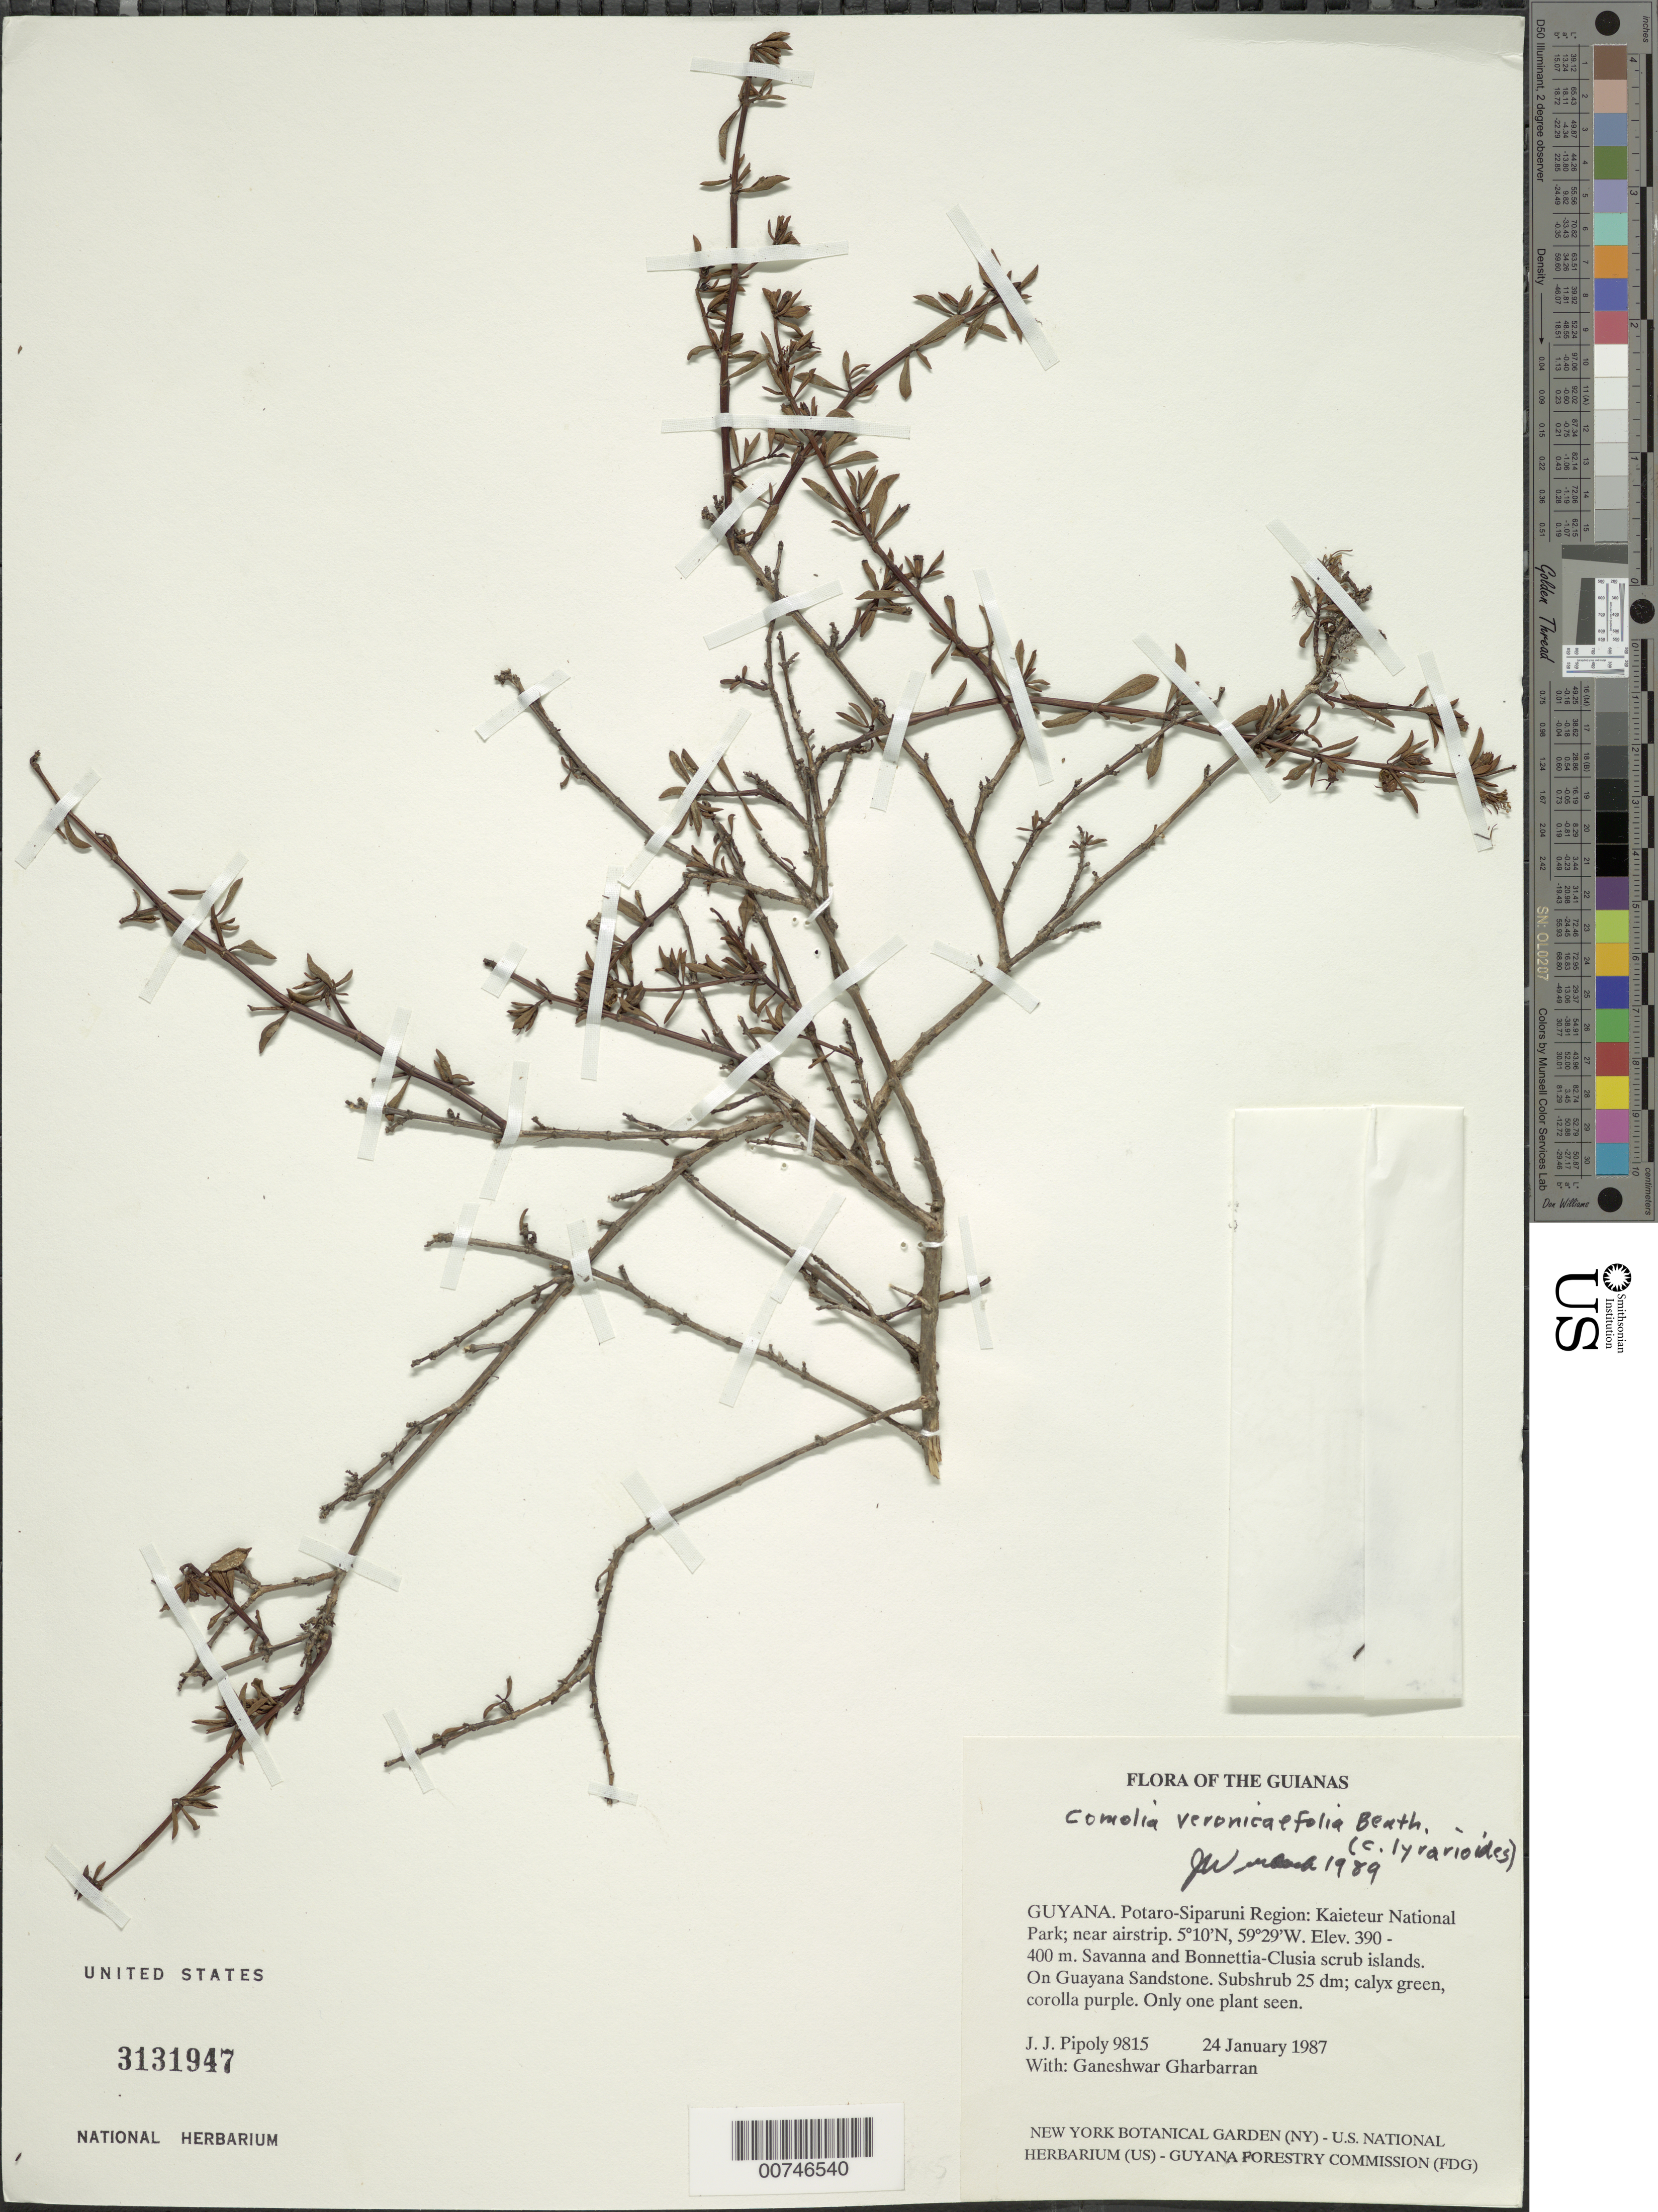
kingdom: Plantae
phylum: Tracheophyta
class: Magnoliopsida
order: Myrtales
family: Melastomataceae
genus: Comolia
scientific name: Comolia lythrarioides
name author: (Steud.) Naudin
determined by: Nunes da Silva, Diego, (RB), Jardim Botanico do Rio de Janeiro - Herbario (BRAZIL)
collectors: J. J. Pipoly & G. Gharbarran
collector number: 9815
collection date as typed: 24 January 1987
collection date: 1987-01-24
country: Guyana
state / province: Potaro-Siparuni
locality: Kaieteur National Park; near airstrip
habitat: Savanna and Bonnetia-Clusia scrub islands. Guayana sandstone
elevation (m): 390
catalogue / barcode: US 3131947